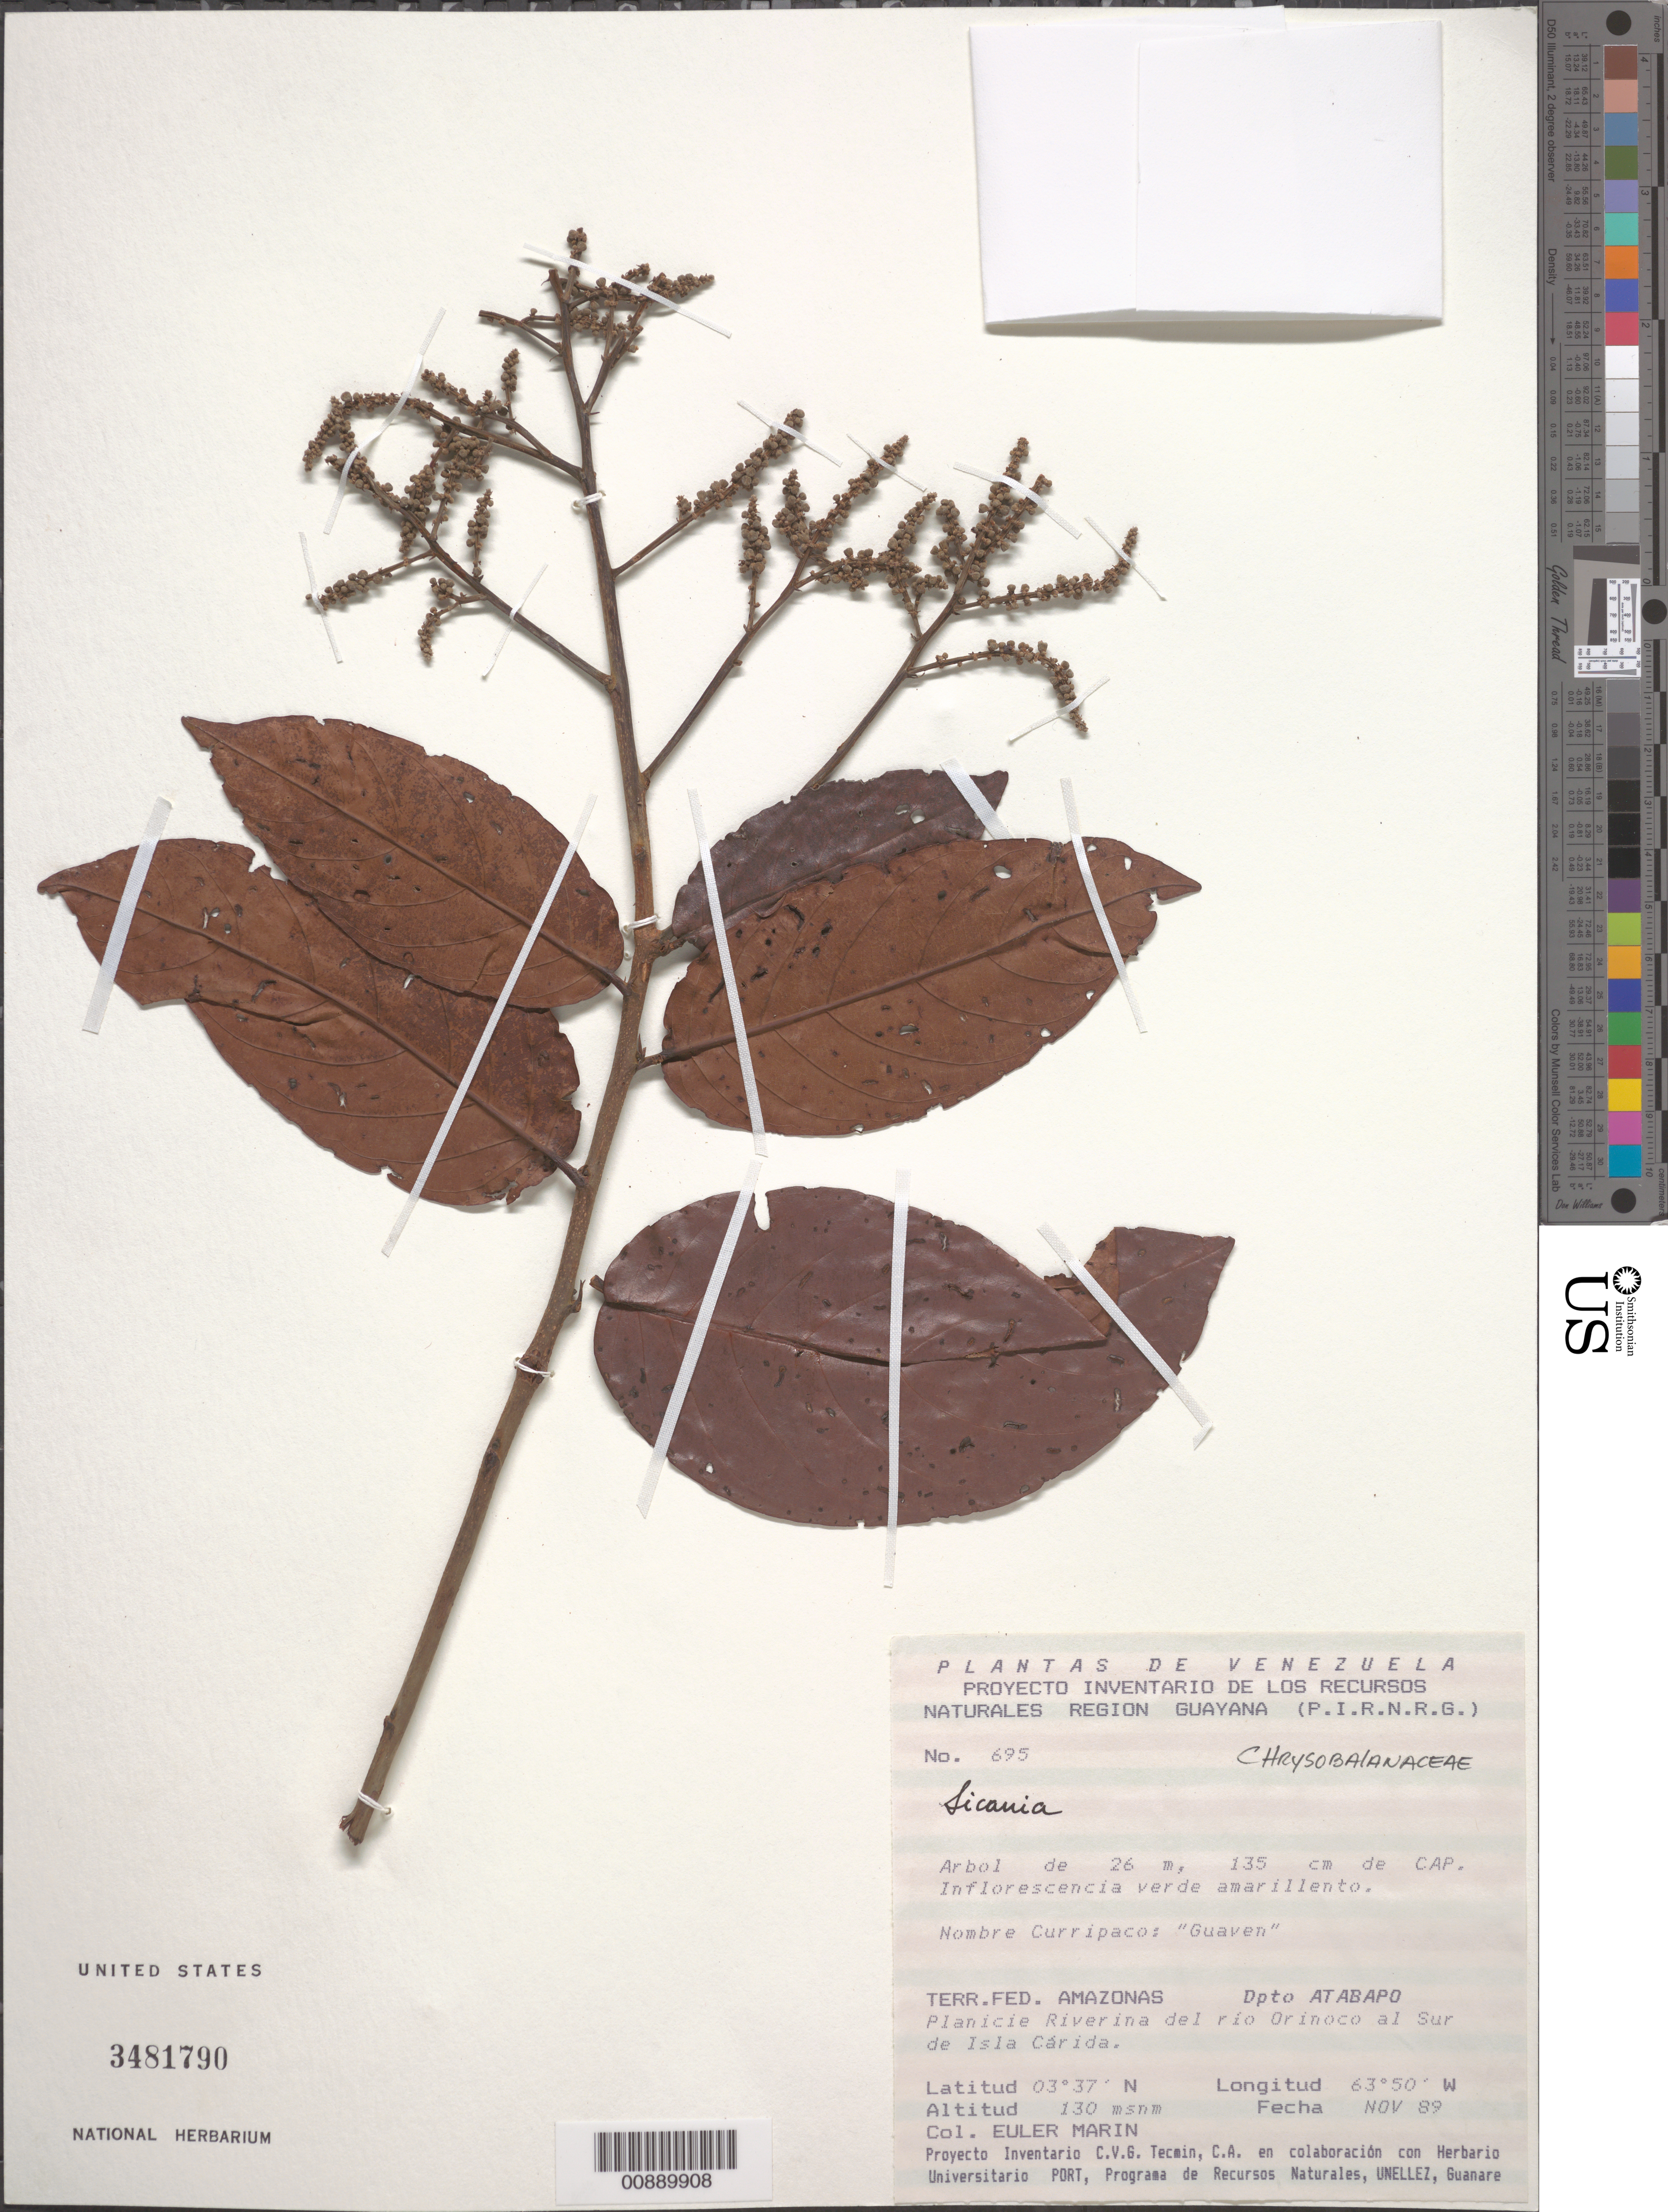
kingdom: Plantae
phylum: Tracheophyta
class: Magnoliopsida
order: Malpighiales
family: Chrysobalanaceae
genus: Licania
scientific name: Licania sp.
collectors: E. Marin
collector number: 695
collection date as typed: Nov-89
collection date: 1989-11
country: Venezuela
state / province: Amazonas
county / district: Atabapo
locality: Río Orinoco al Sur de Isla Cárida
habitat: Planicie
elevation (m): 130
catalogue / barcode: US 3481790